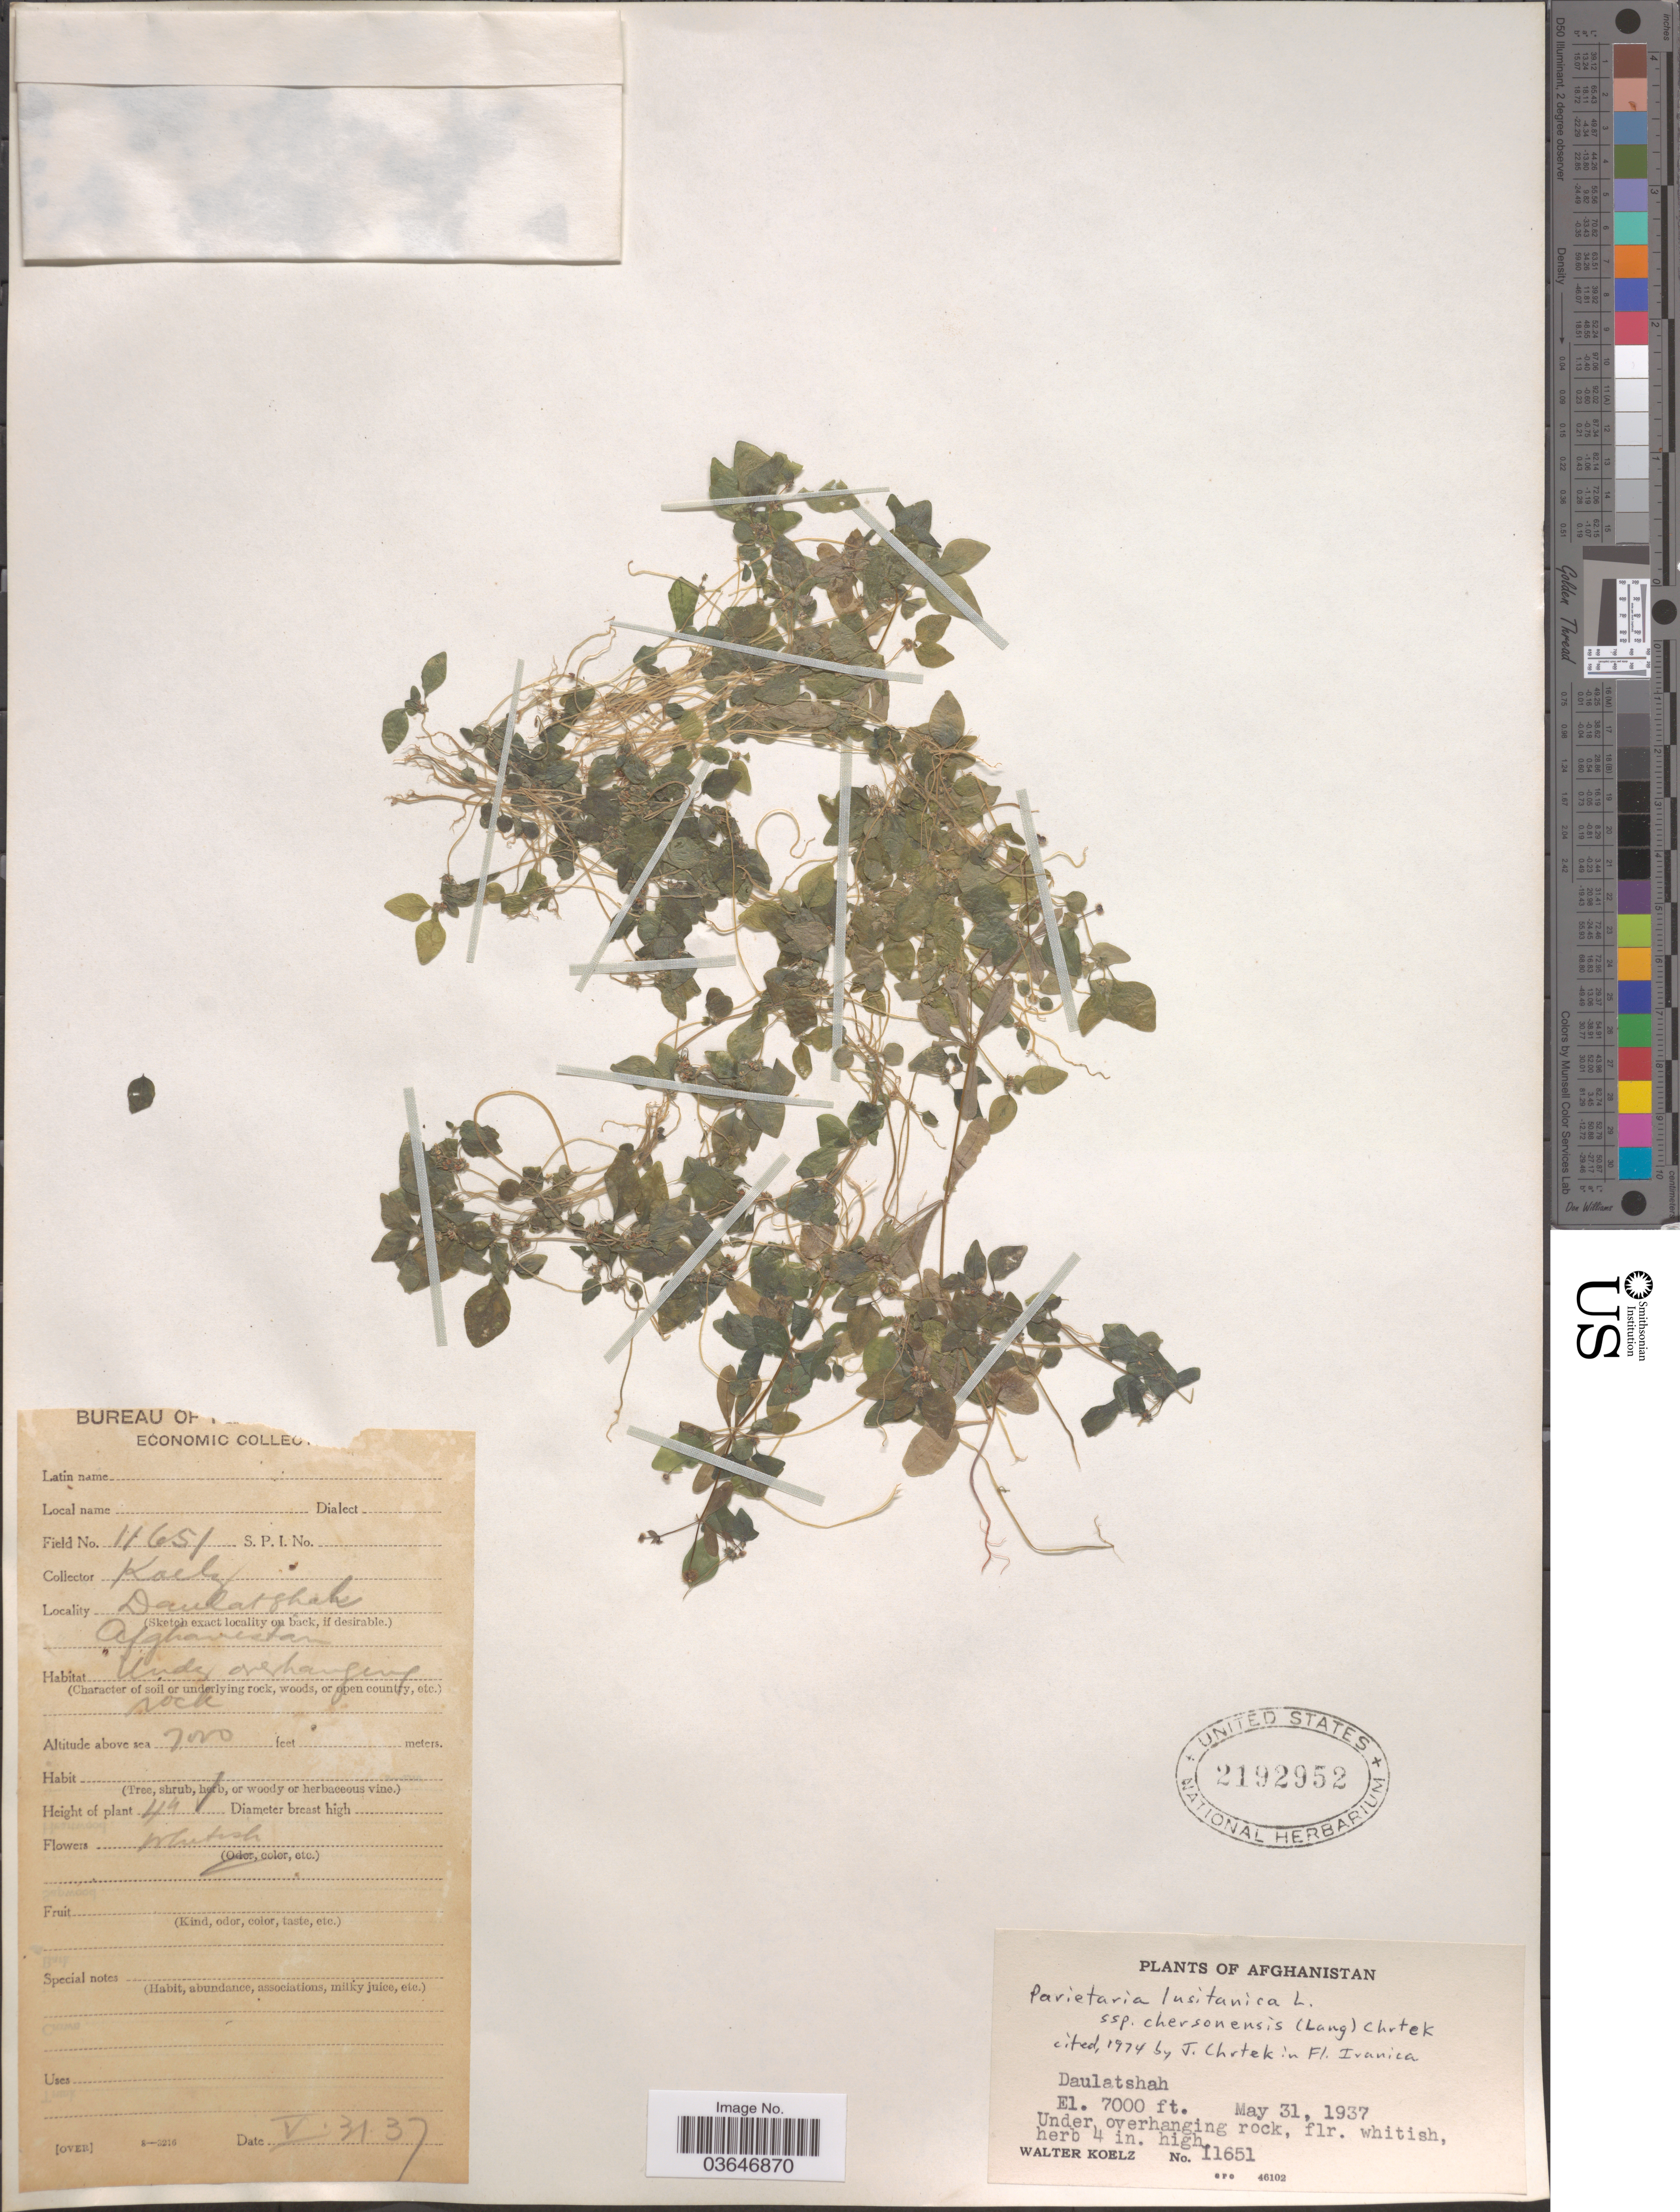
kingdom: Plantae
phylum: Tracheophyta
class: Magnoliopsida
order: Rosales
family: Urticaceae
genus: Parietaria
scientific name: Parietaria lusitanica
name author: L.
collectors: W. N. Koelz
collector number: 11651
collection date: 1937-05-31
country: Afghanistan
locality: Daulatshah.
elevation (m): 2134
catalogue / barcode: US 2192952